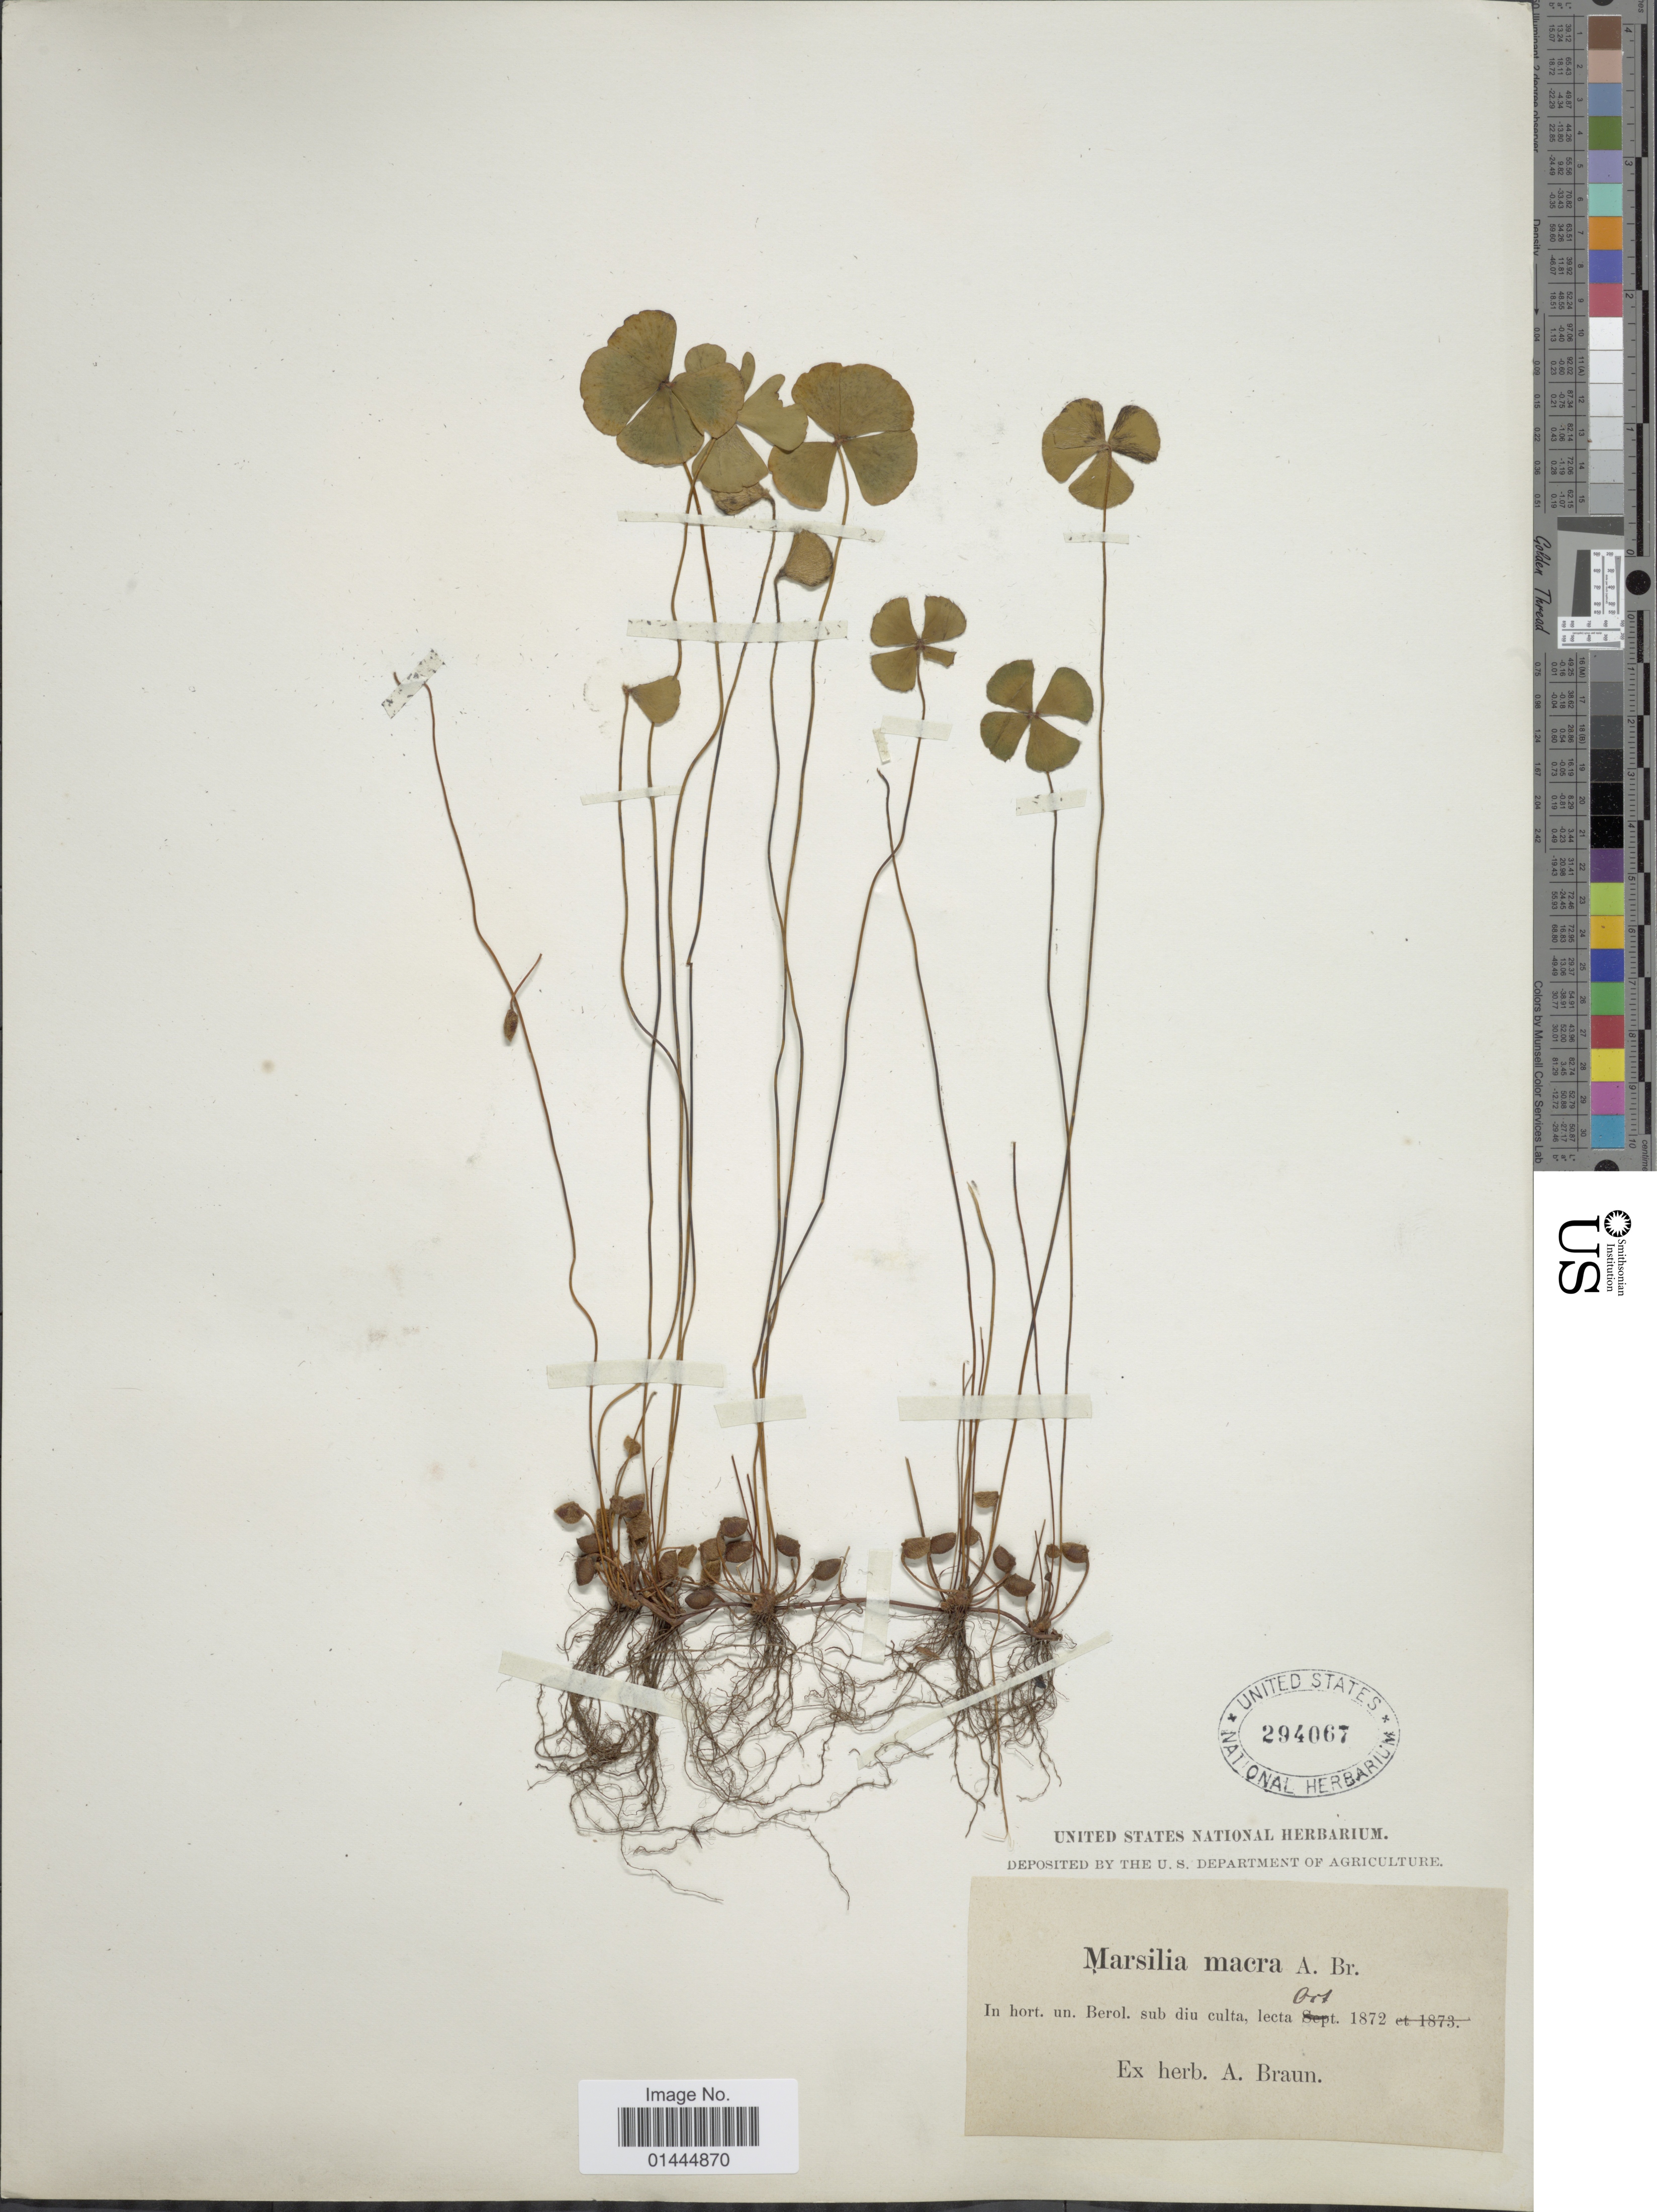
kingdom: Plantae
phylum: Tracheophyta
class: Polypodiopsida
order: Salviniales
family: Marsileaceae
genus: Marsilea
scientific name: Marsilea macra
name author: A. Braun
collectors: ex herb. A. Braun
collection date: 1872-10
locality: In hort. un. Berol. sub diu culta.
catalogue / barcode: US 294067